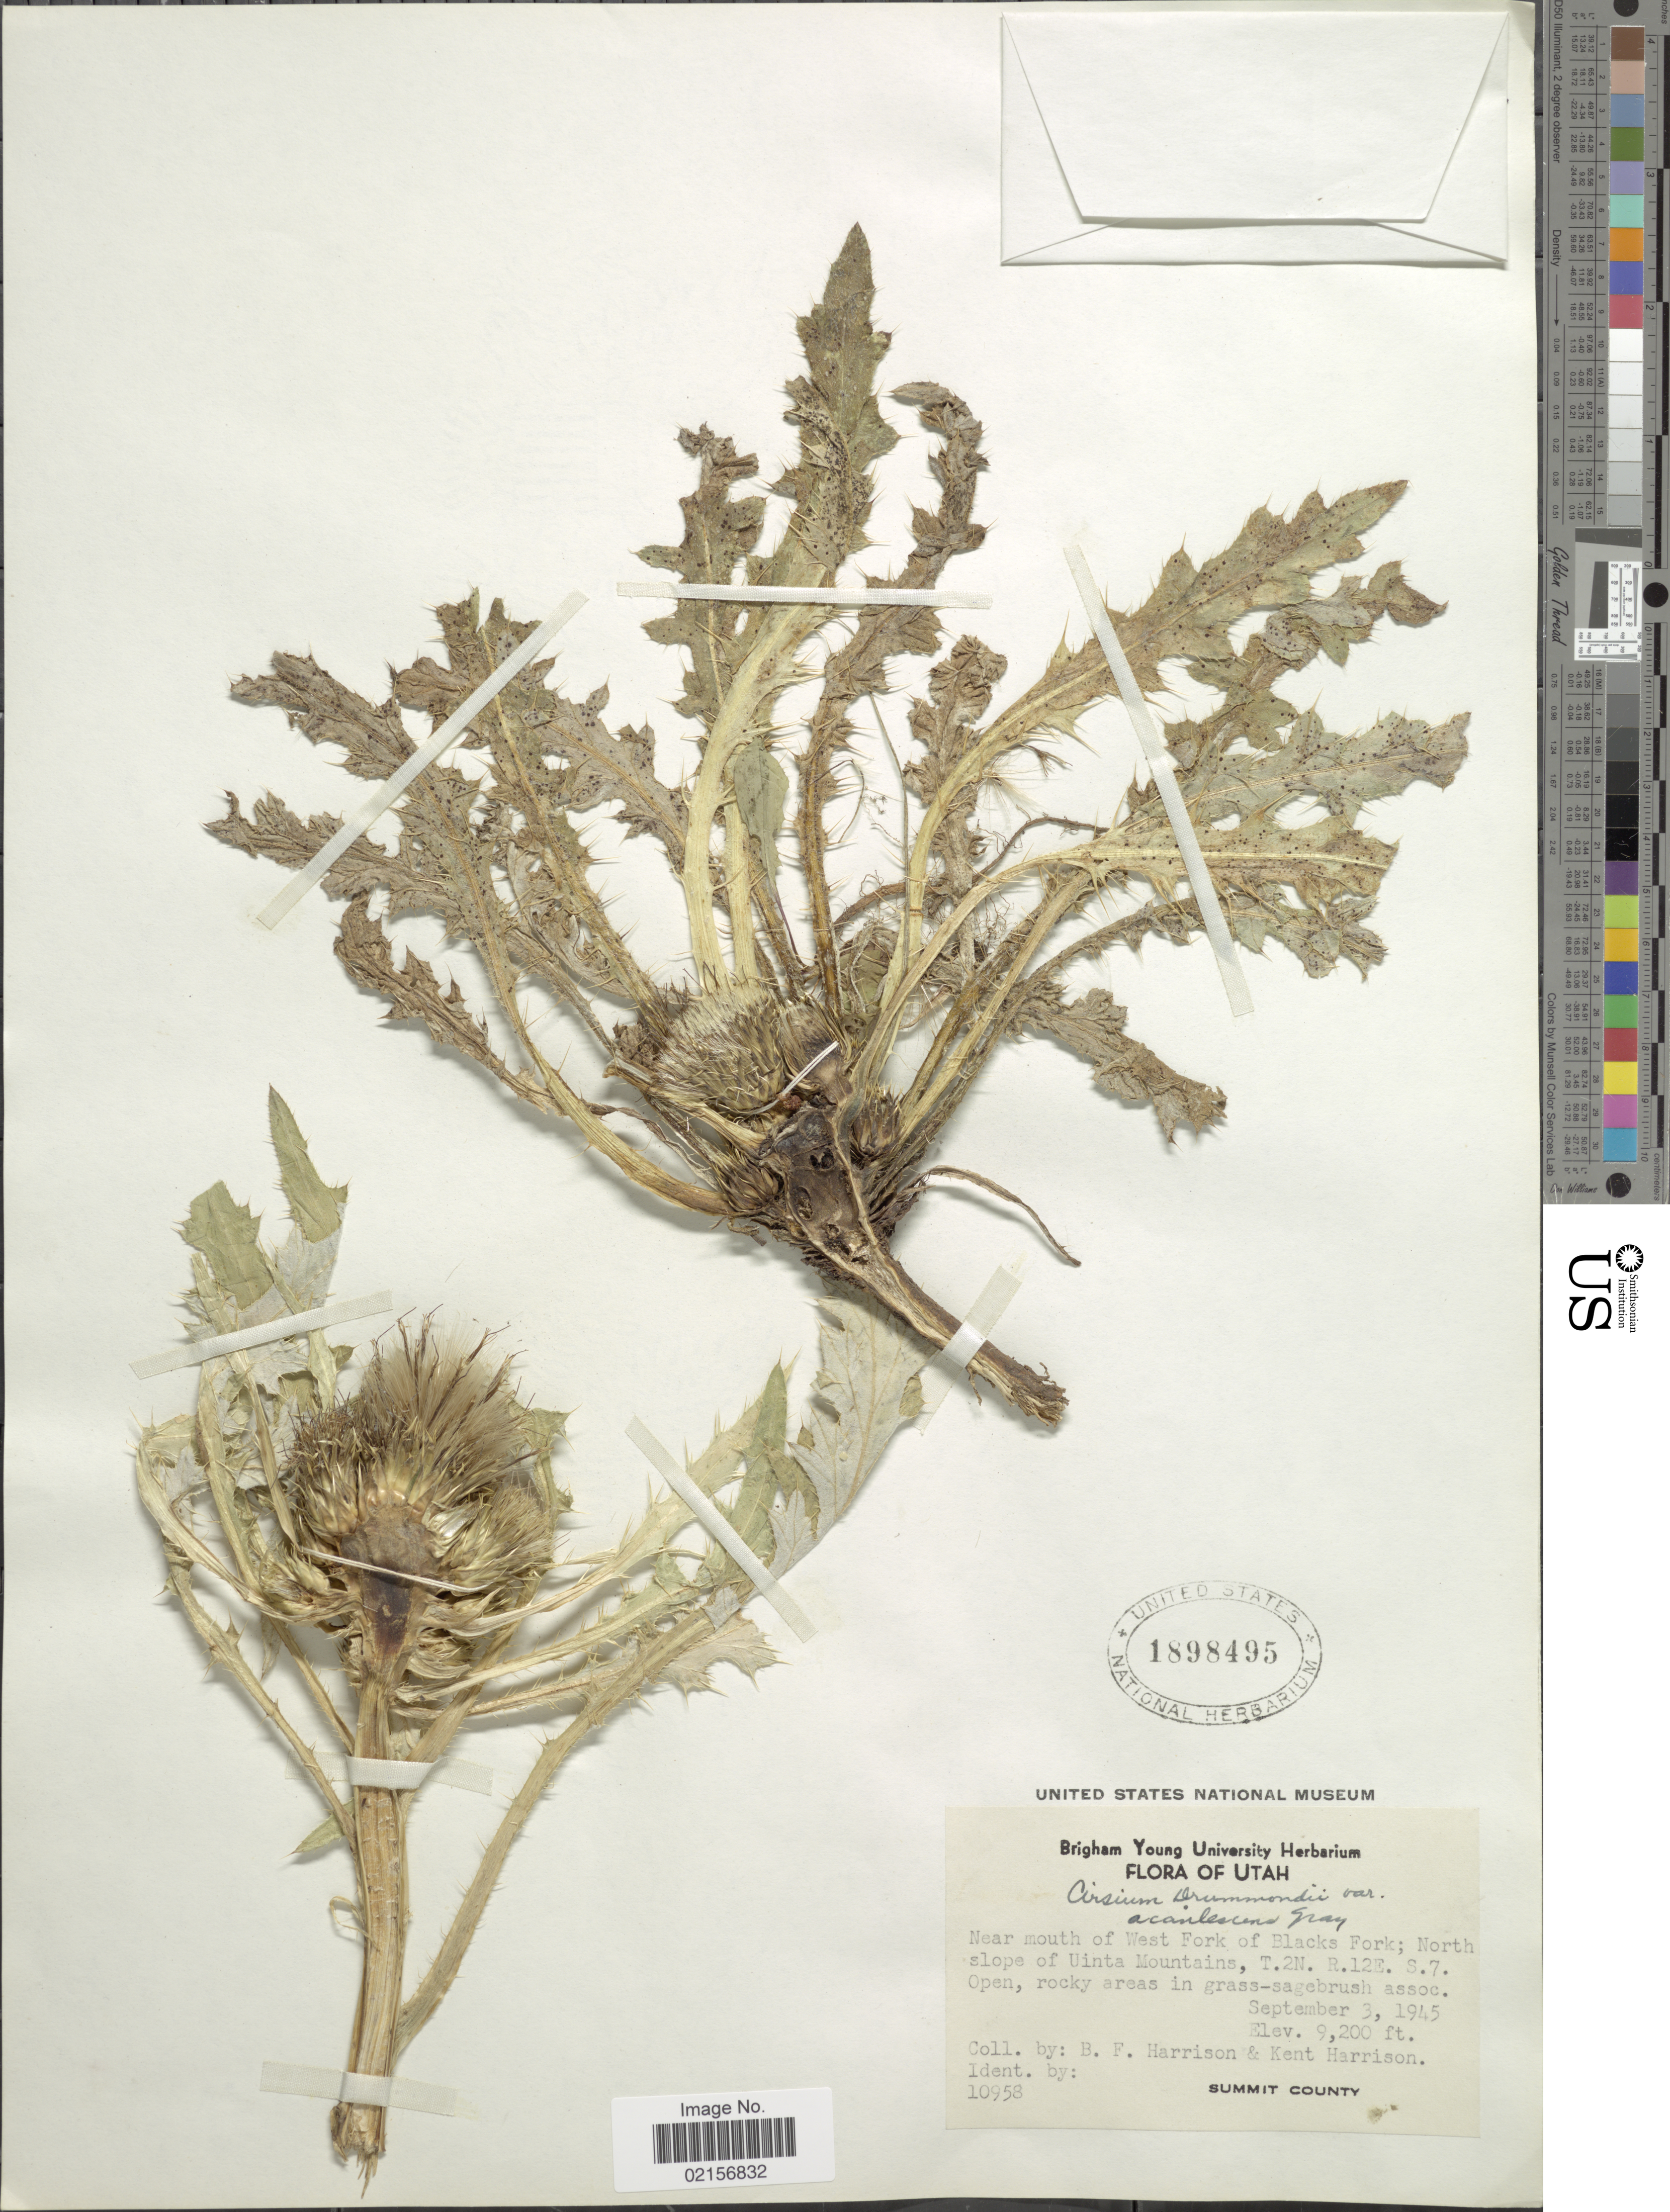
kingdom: Plantae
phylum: Tracheophyta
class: Magnoliopsida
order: Asterales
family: Asteraceae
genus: Cirsium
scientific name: Cirsium drummondii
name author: Torr. & A. Gray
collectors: B. F. Harrison & K. Harrison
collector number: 10958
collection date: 1945-09-03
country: United States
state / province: Utah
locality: Near mouth of West Fork of Black Forks; North slope of Uinta Mountains, T.2N, R.12E. S.7., open, rocky areas in grass-sagebrush assoc.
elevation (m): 2804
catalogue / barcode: US 1898495